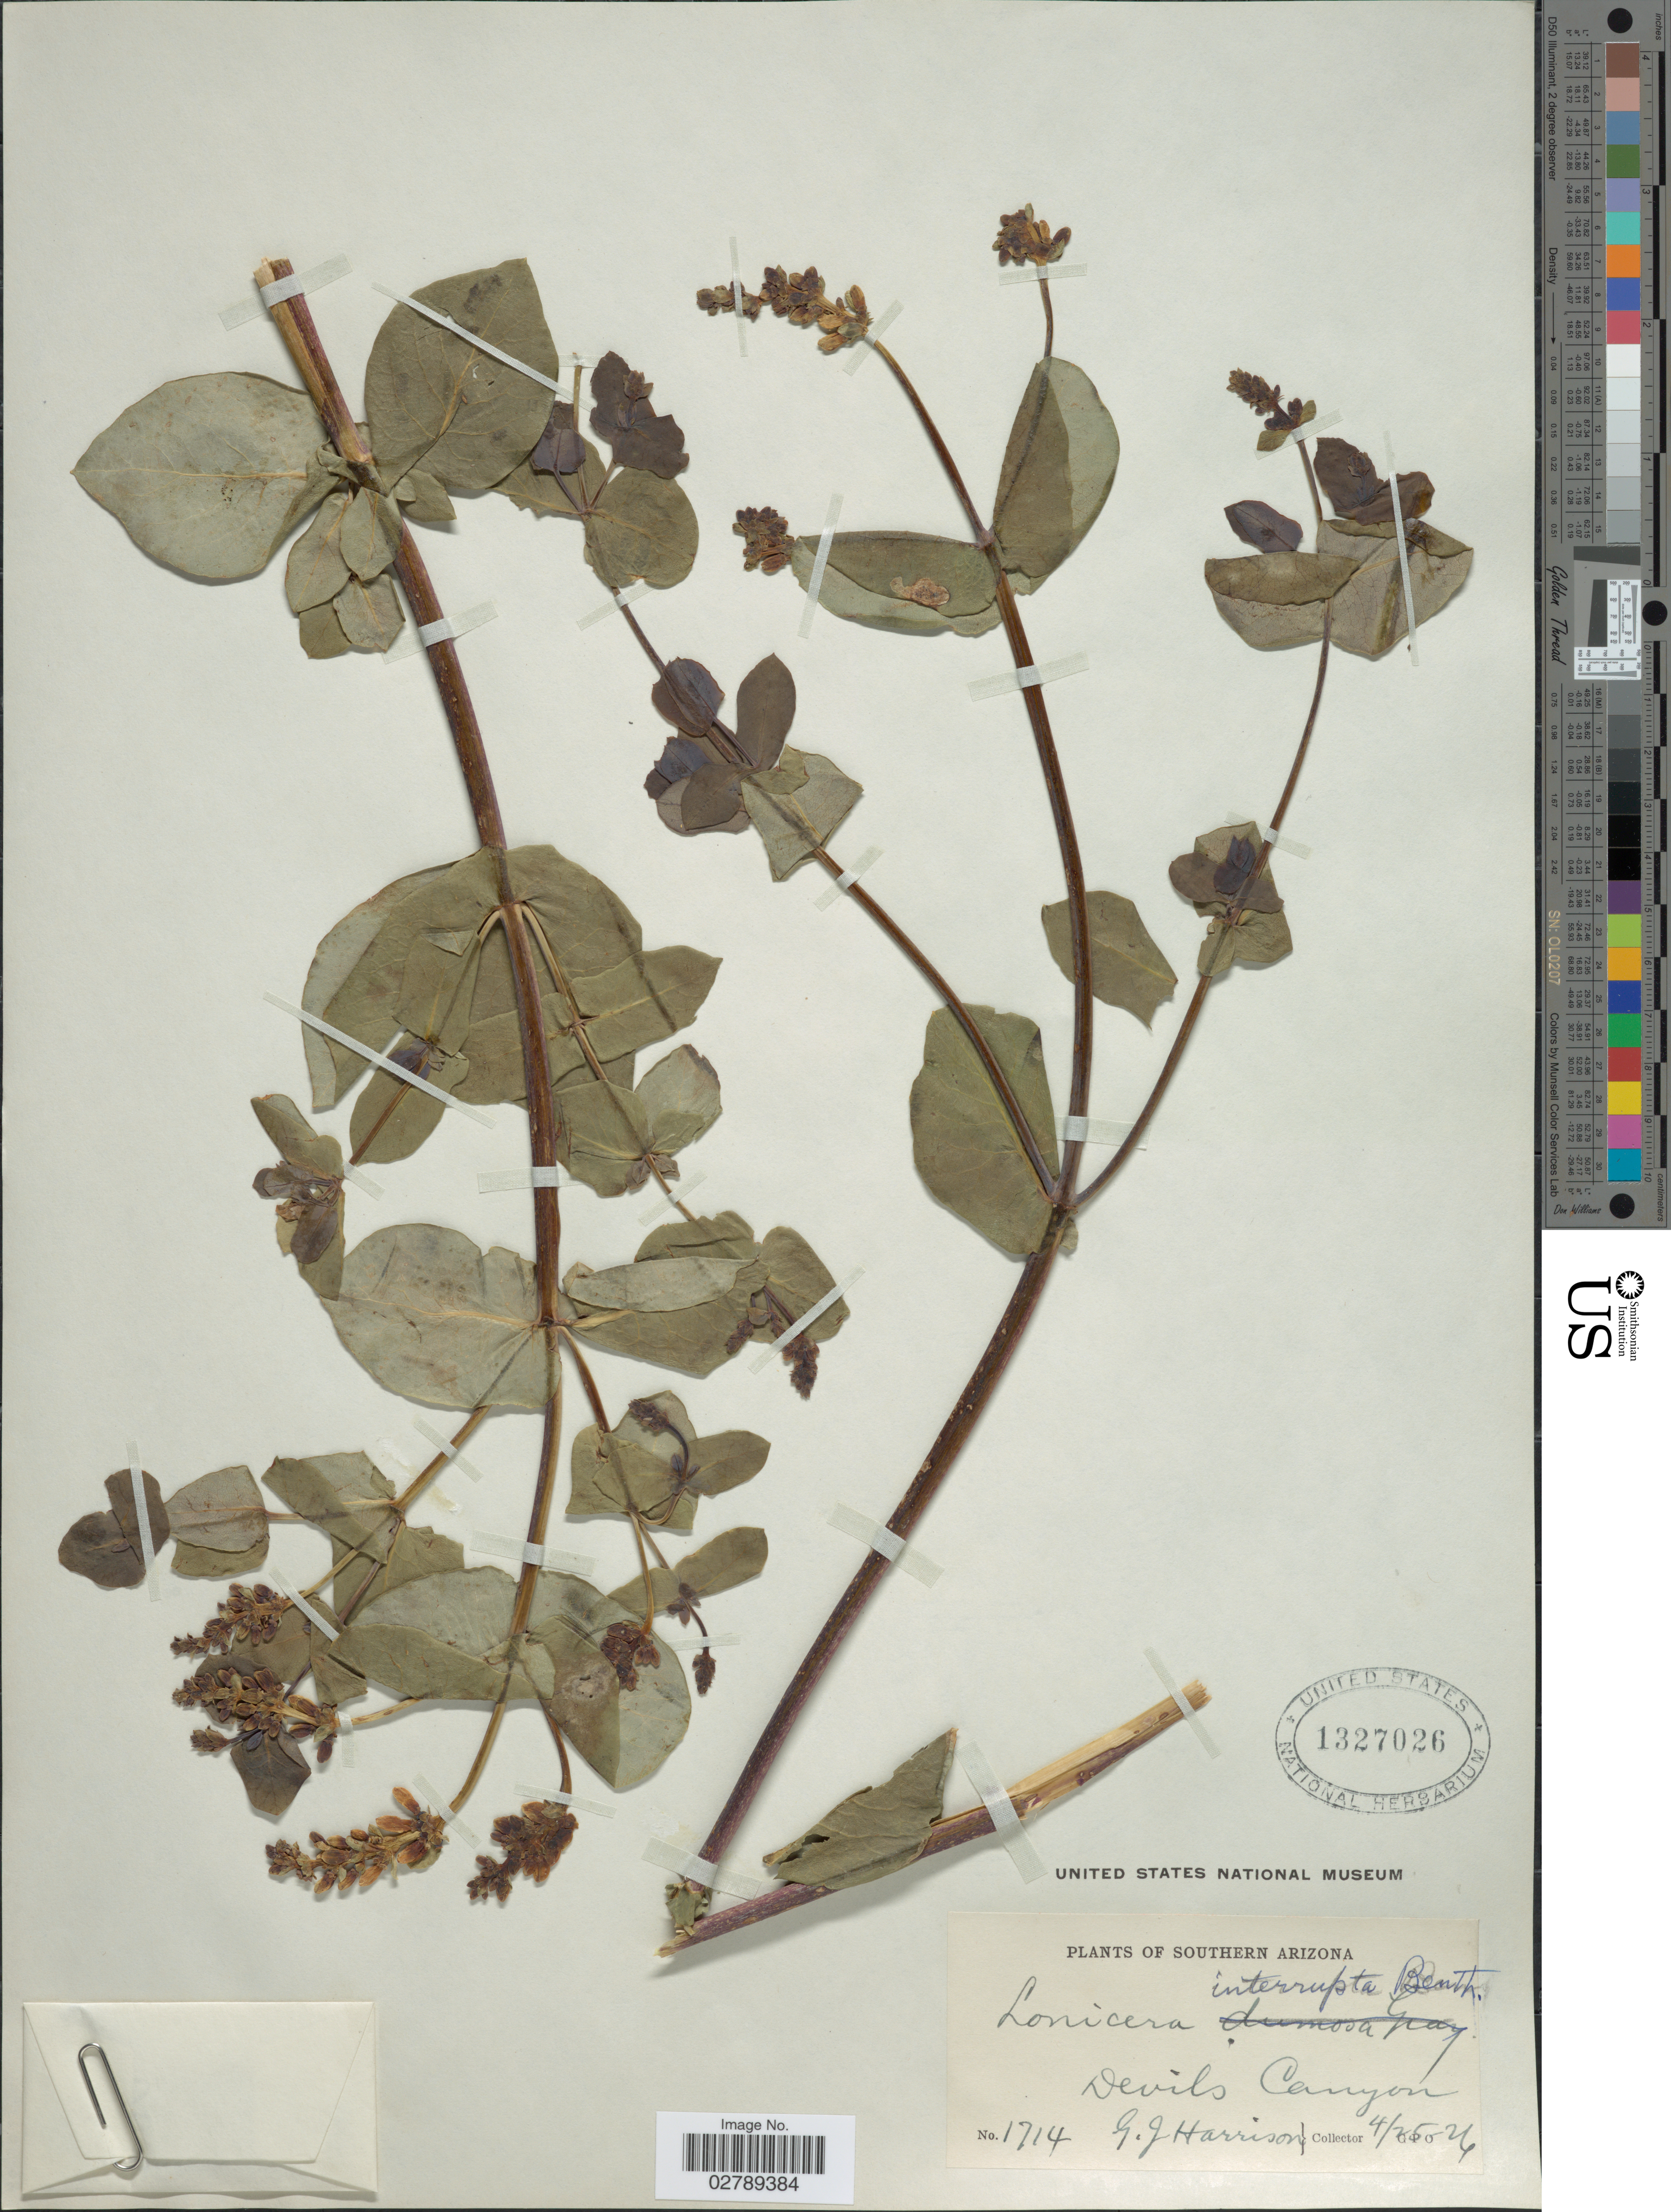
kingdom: Plantae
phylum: Tracheophyta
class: Magnoliopsida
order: Dipsacales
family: Caprifoliaceae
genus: Lonicera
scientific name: Lonicera interrupta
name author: Benth.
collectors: G. J. Harrison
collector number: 1714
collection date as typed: Transcribed d/m/y: 25/4/26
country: United States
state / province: Arizona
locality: Southern Arizona. Devils Canyon.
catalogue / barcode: US 1327026